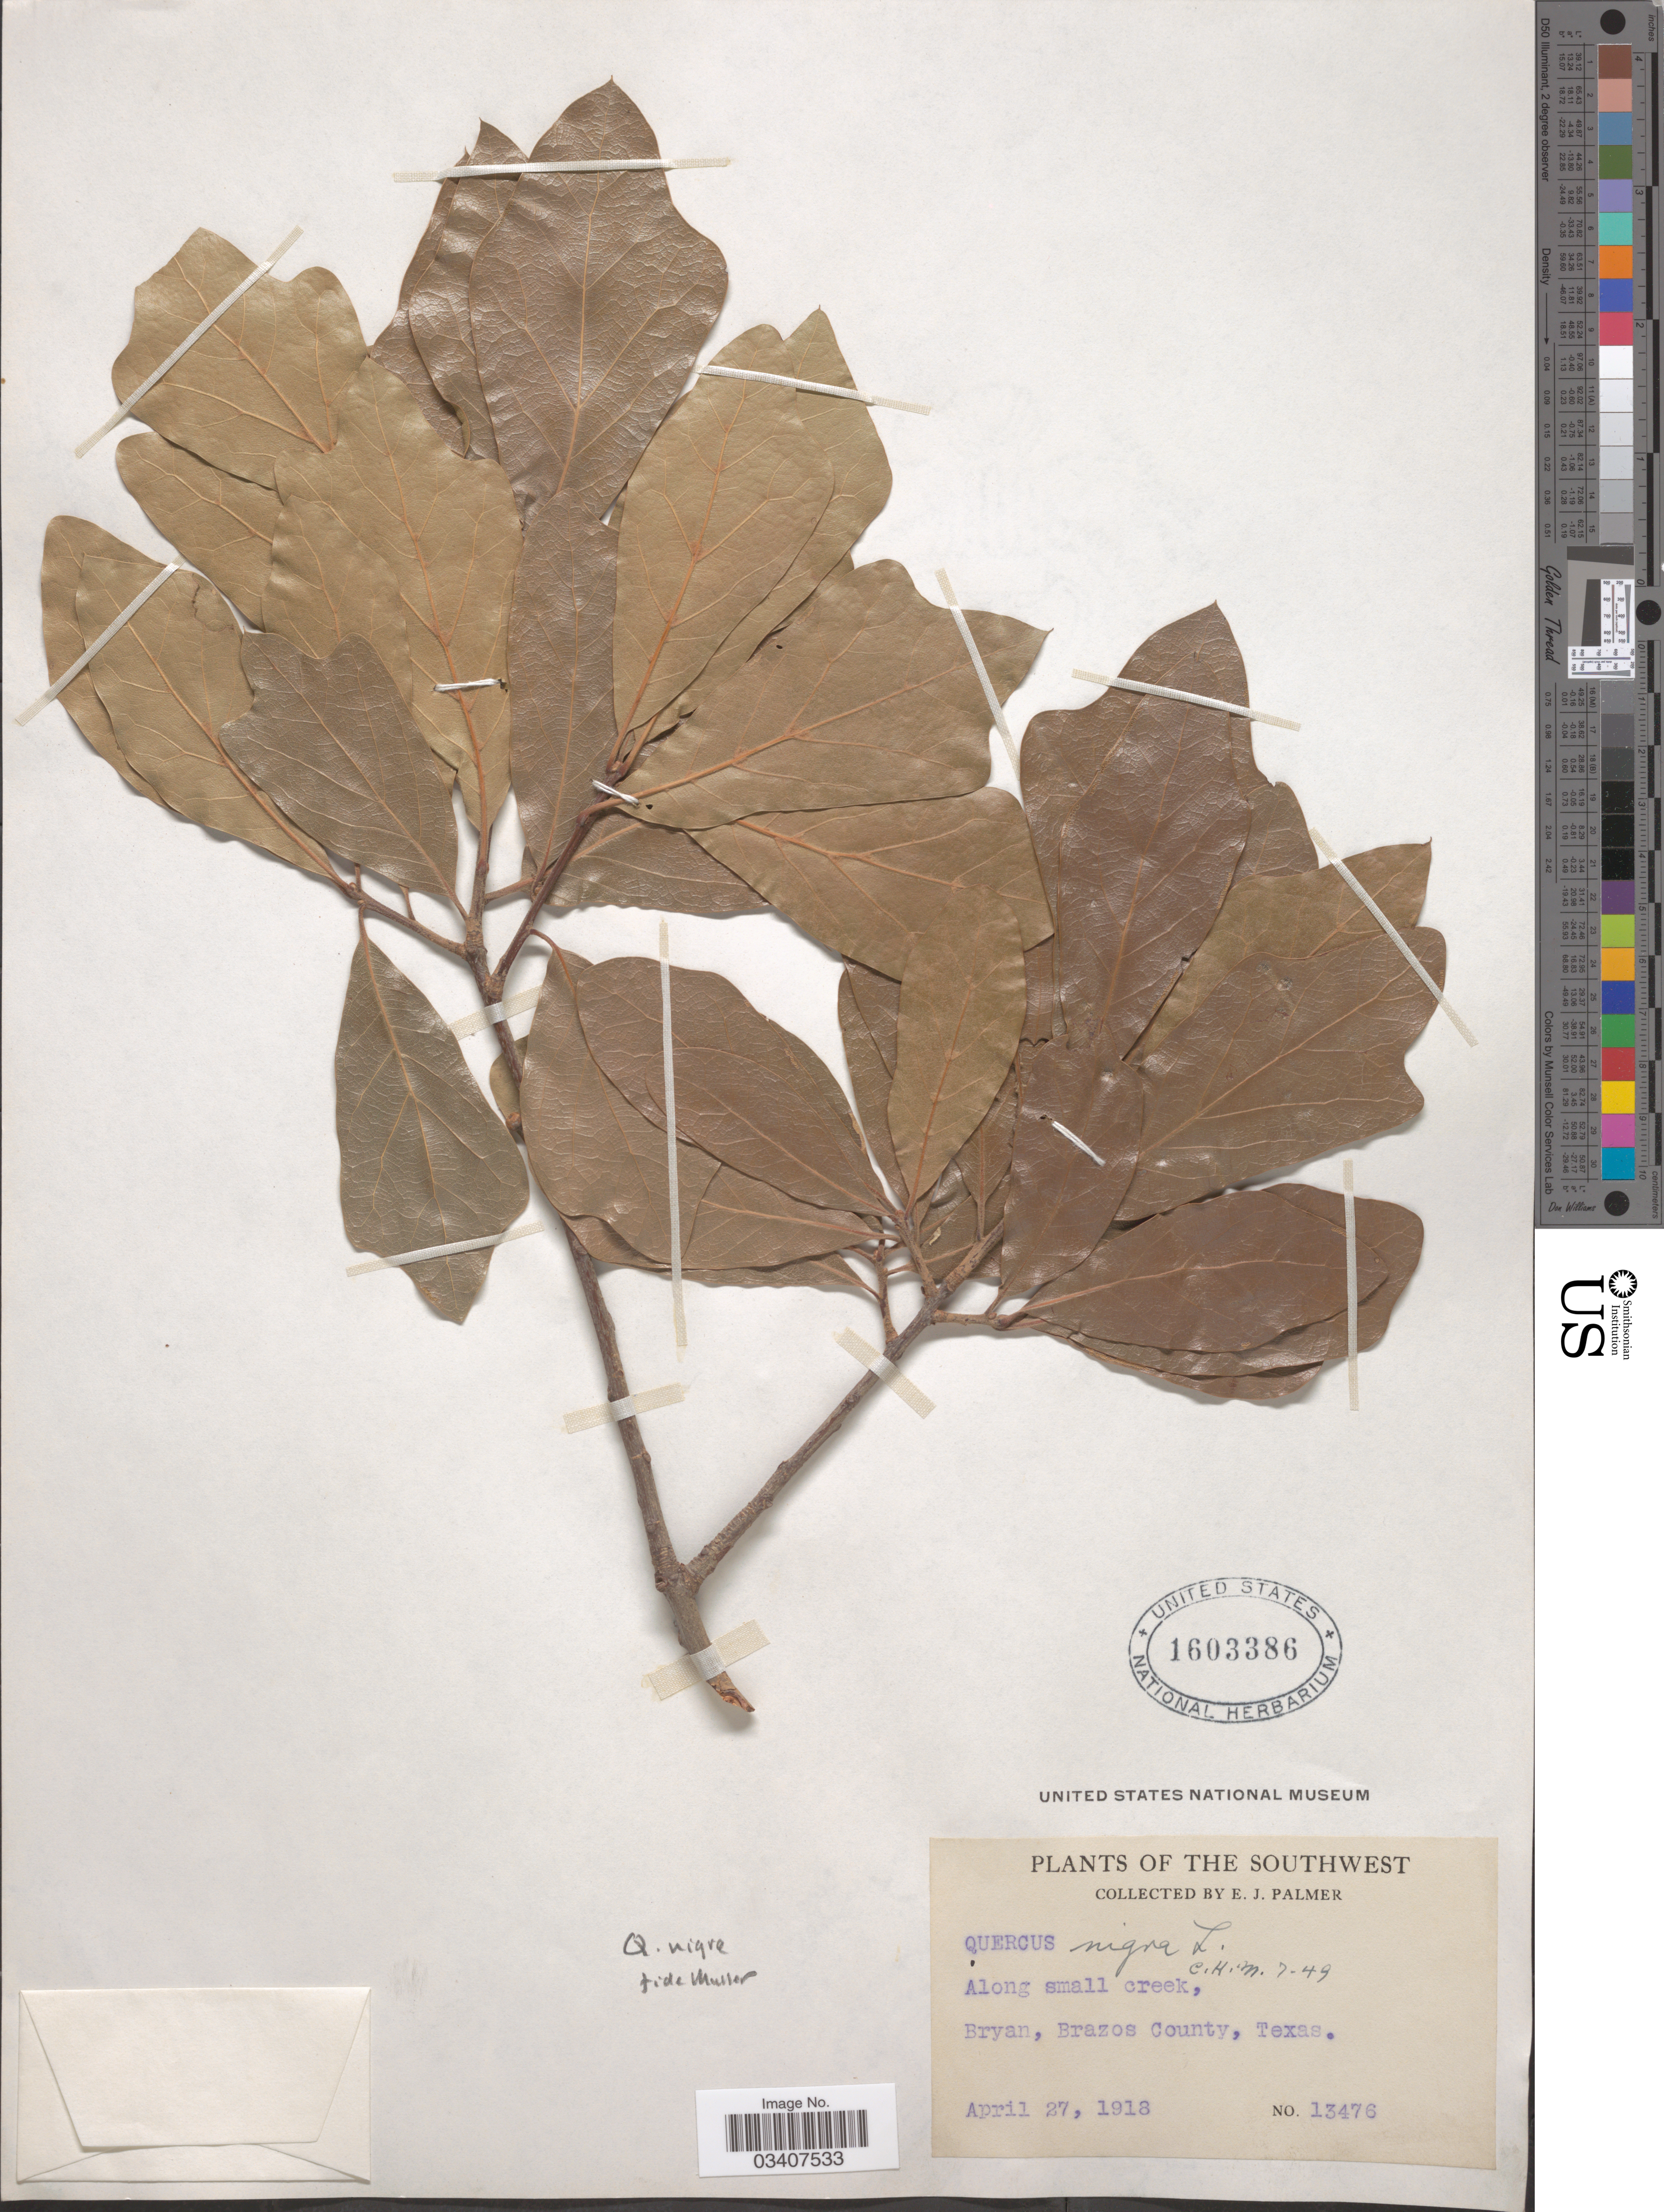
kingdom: Plantae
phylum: Tracheophyta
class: Magnoliopsida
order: Fagales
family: Fagaceae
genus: Quercus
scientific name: Quercus nigra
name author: L.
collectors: E. J. Palmer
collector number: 13476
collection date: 1918-04-27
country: United States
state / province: Texas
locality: The Southwest. Along small creek, Bryan, Brazos County.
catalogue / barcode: US 1603386